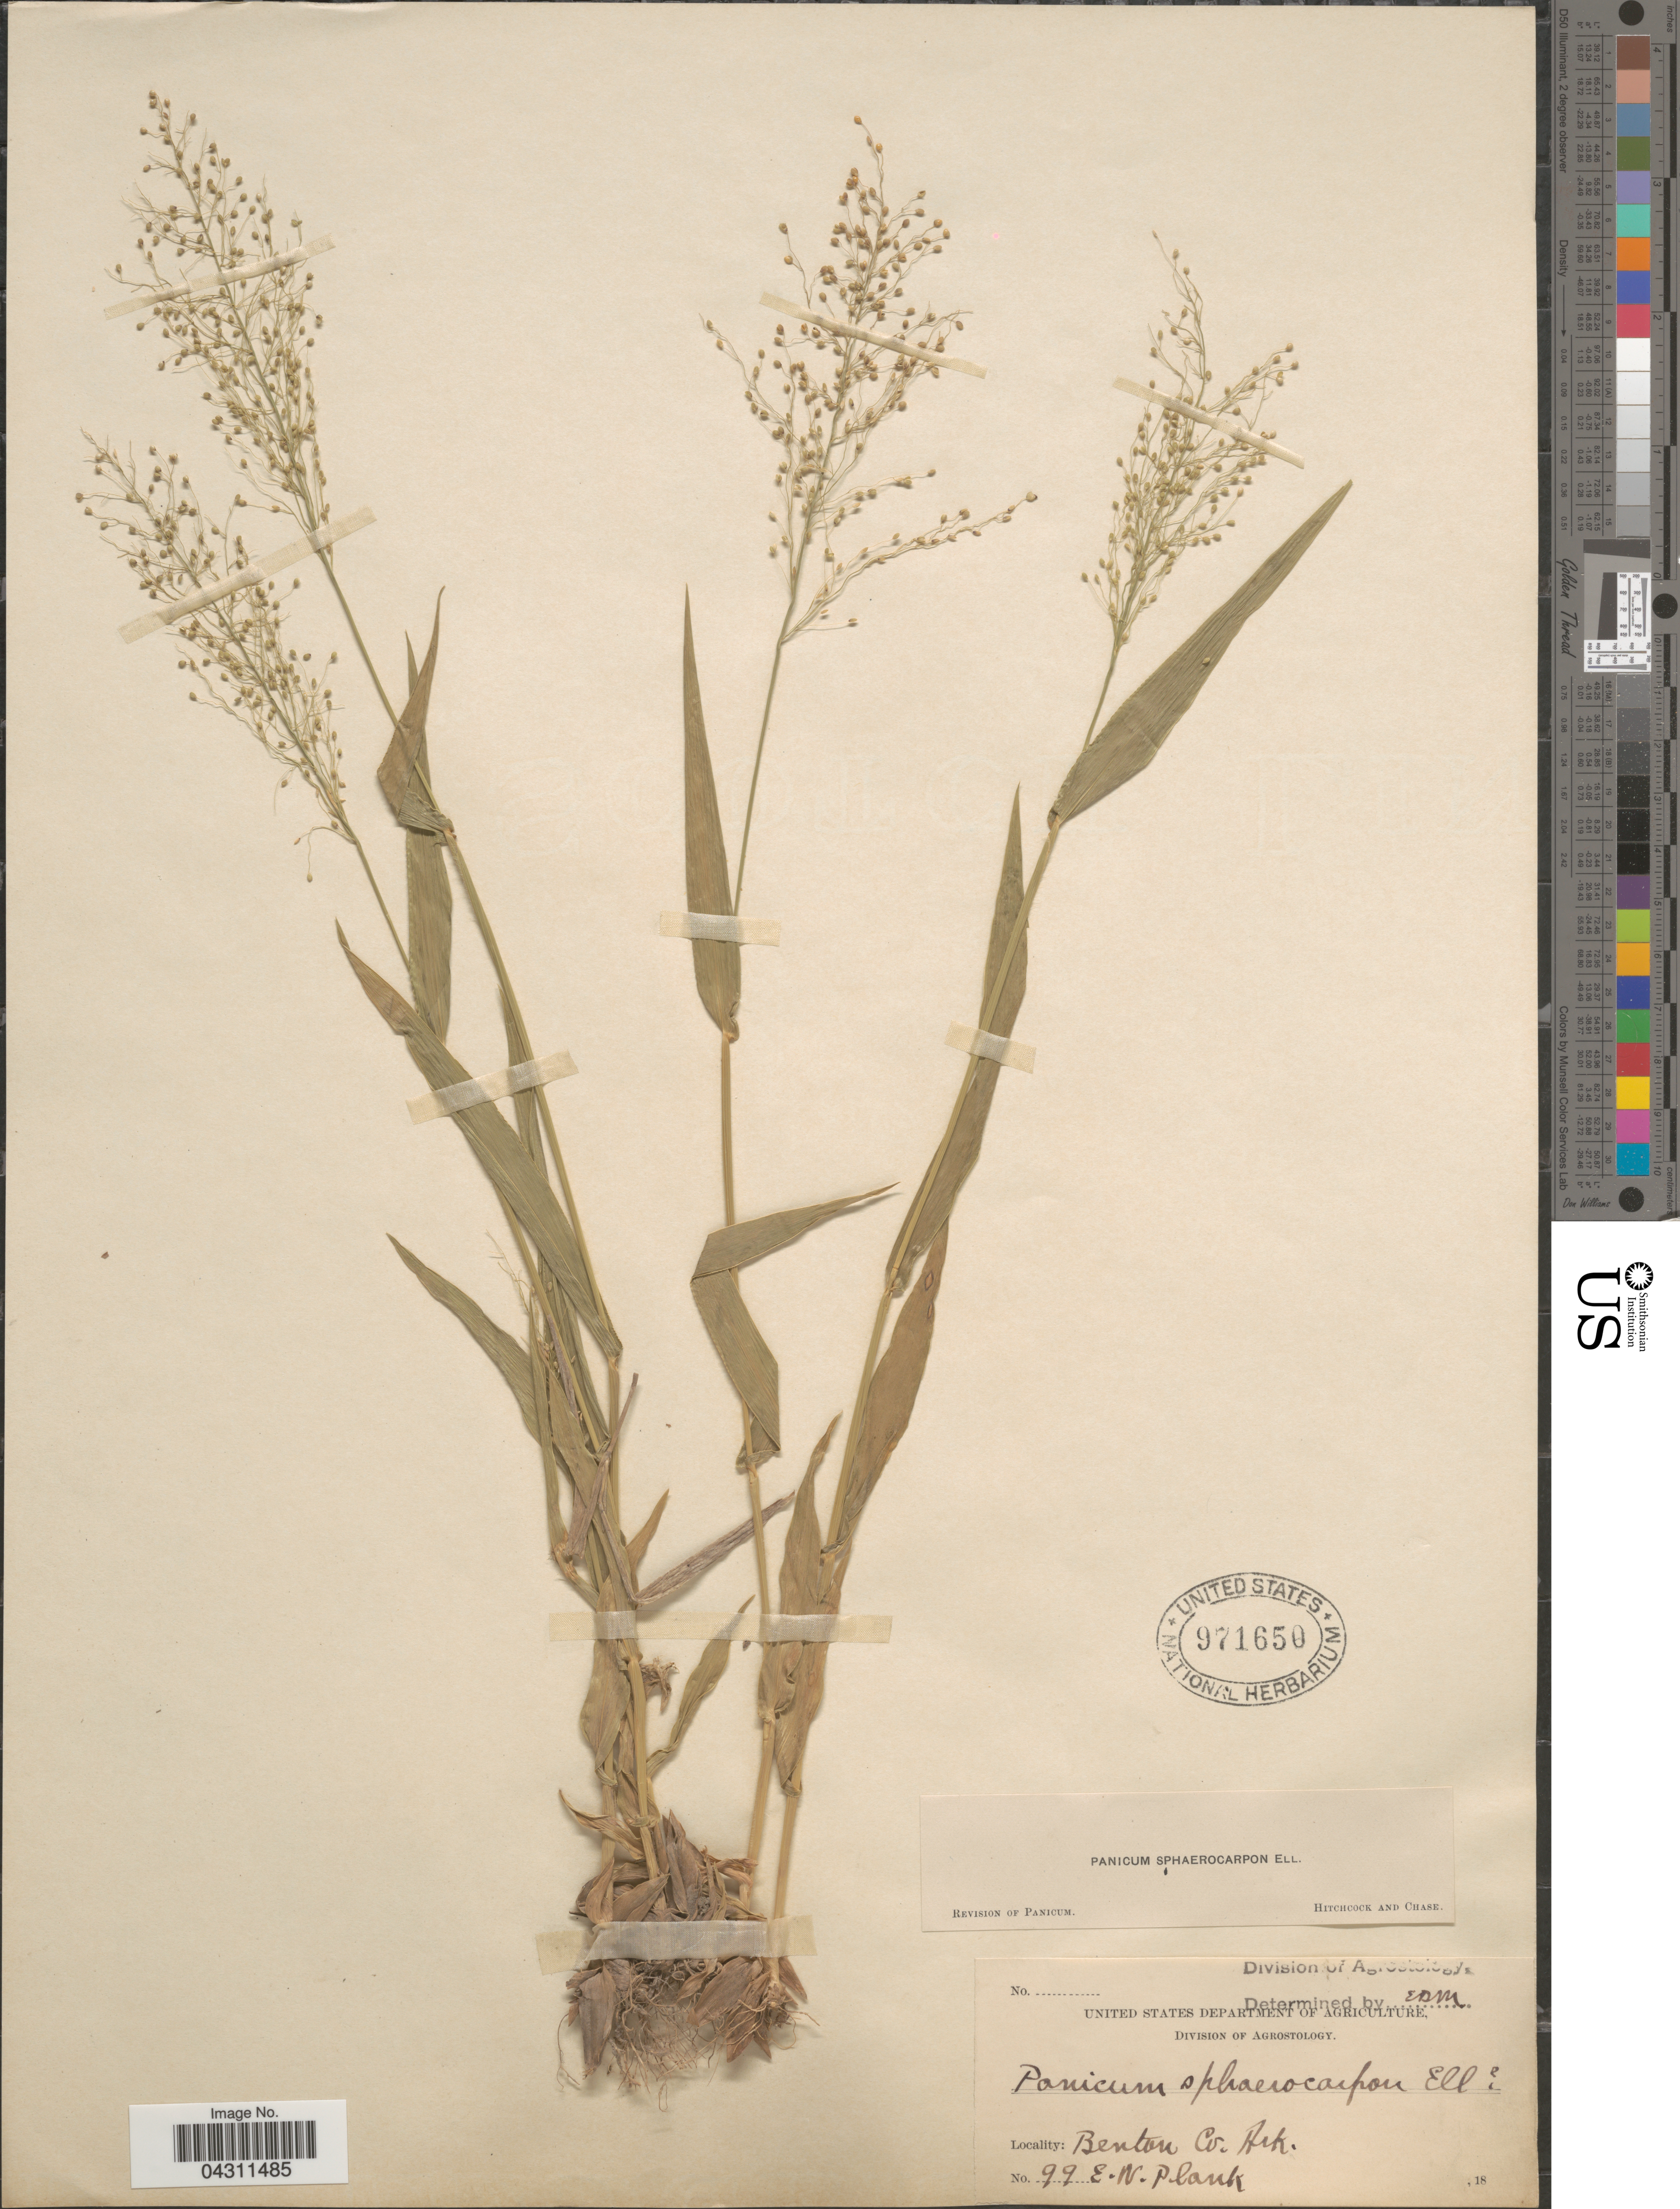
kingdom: Plantae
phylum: Tracheophyta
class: Liliopsida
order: Poales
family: Poaceae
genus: Dichanthelium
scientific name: Dichanthelium sphaerocarpon var. sphaerocarpon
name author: (Elliott) Gould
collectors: E. Plank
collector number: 99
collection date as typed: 18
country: United States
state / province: Arkansas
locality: Benton Co.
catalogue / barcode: US 971650